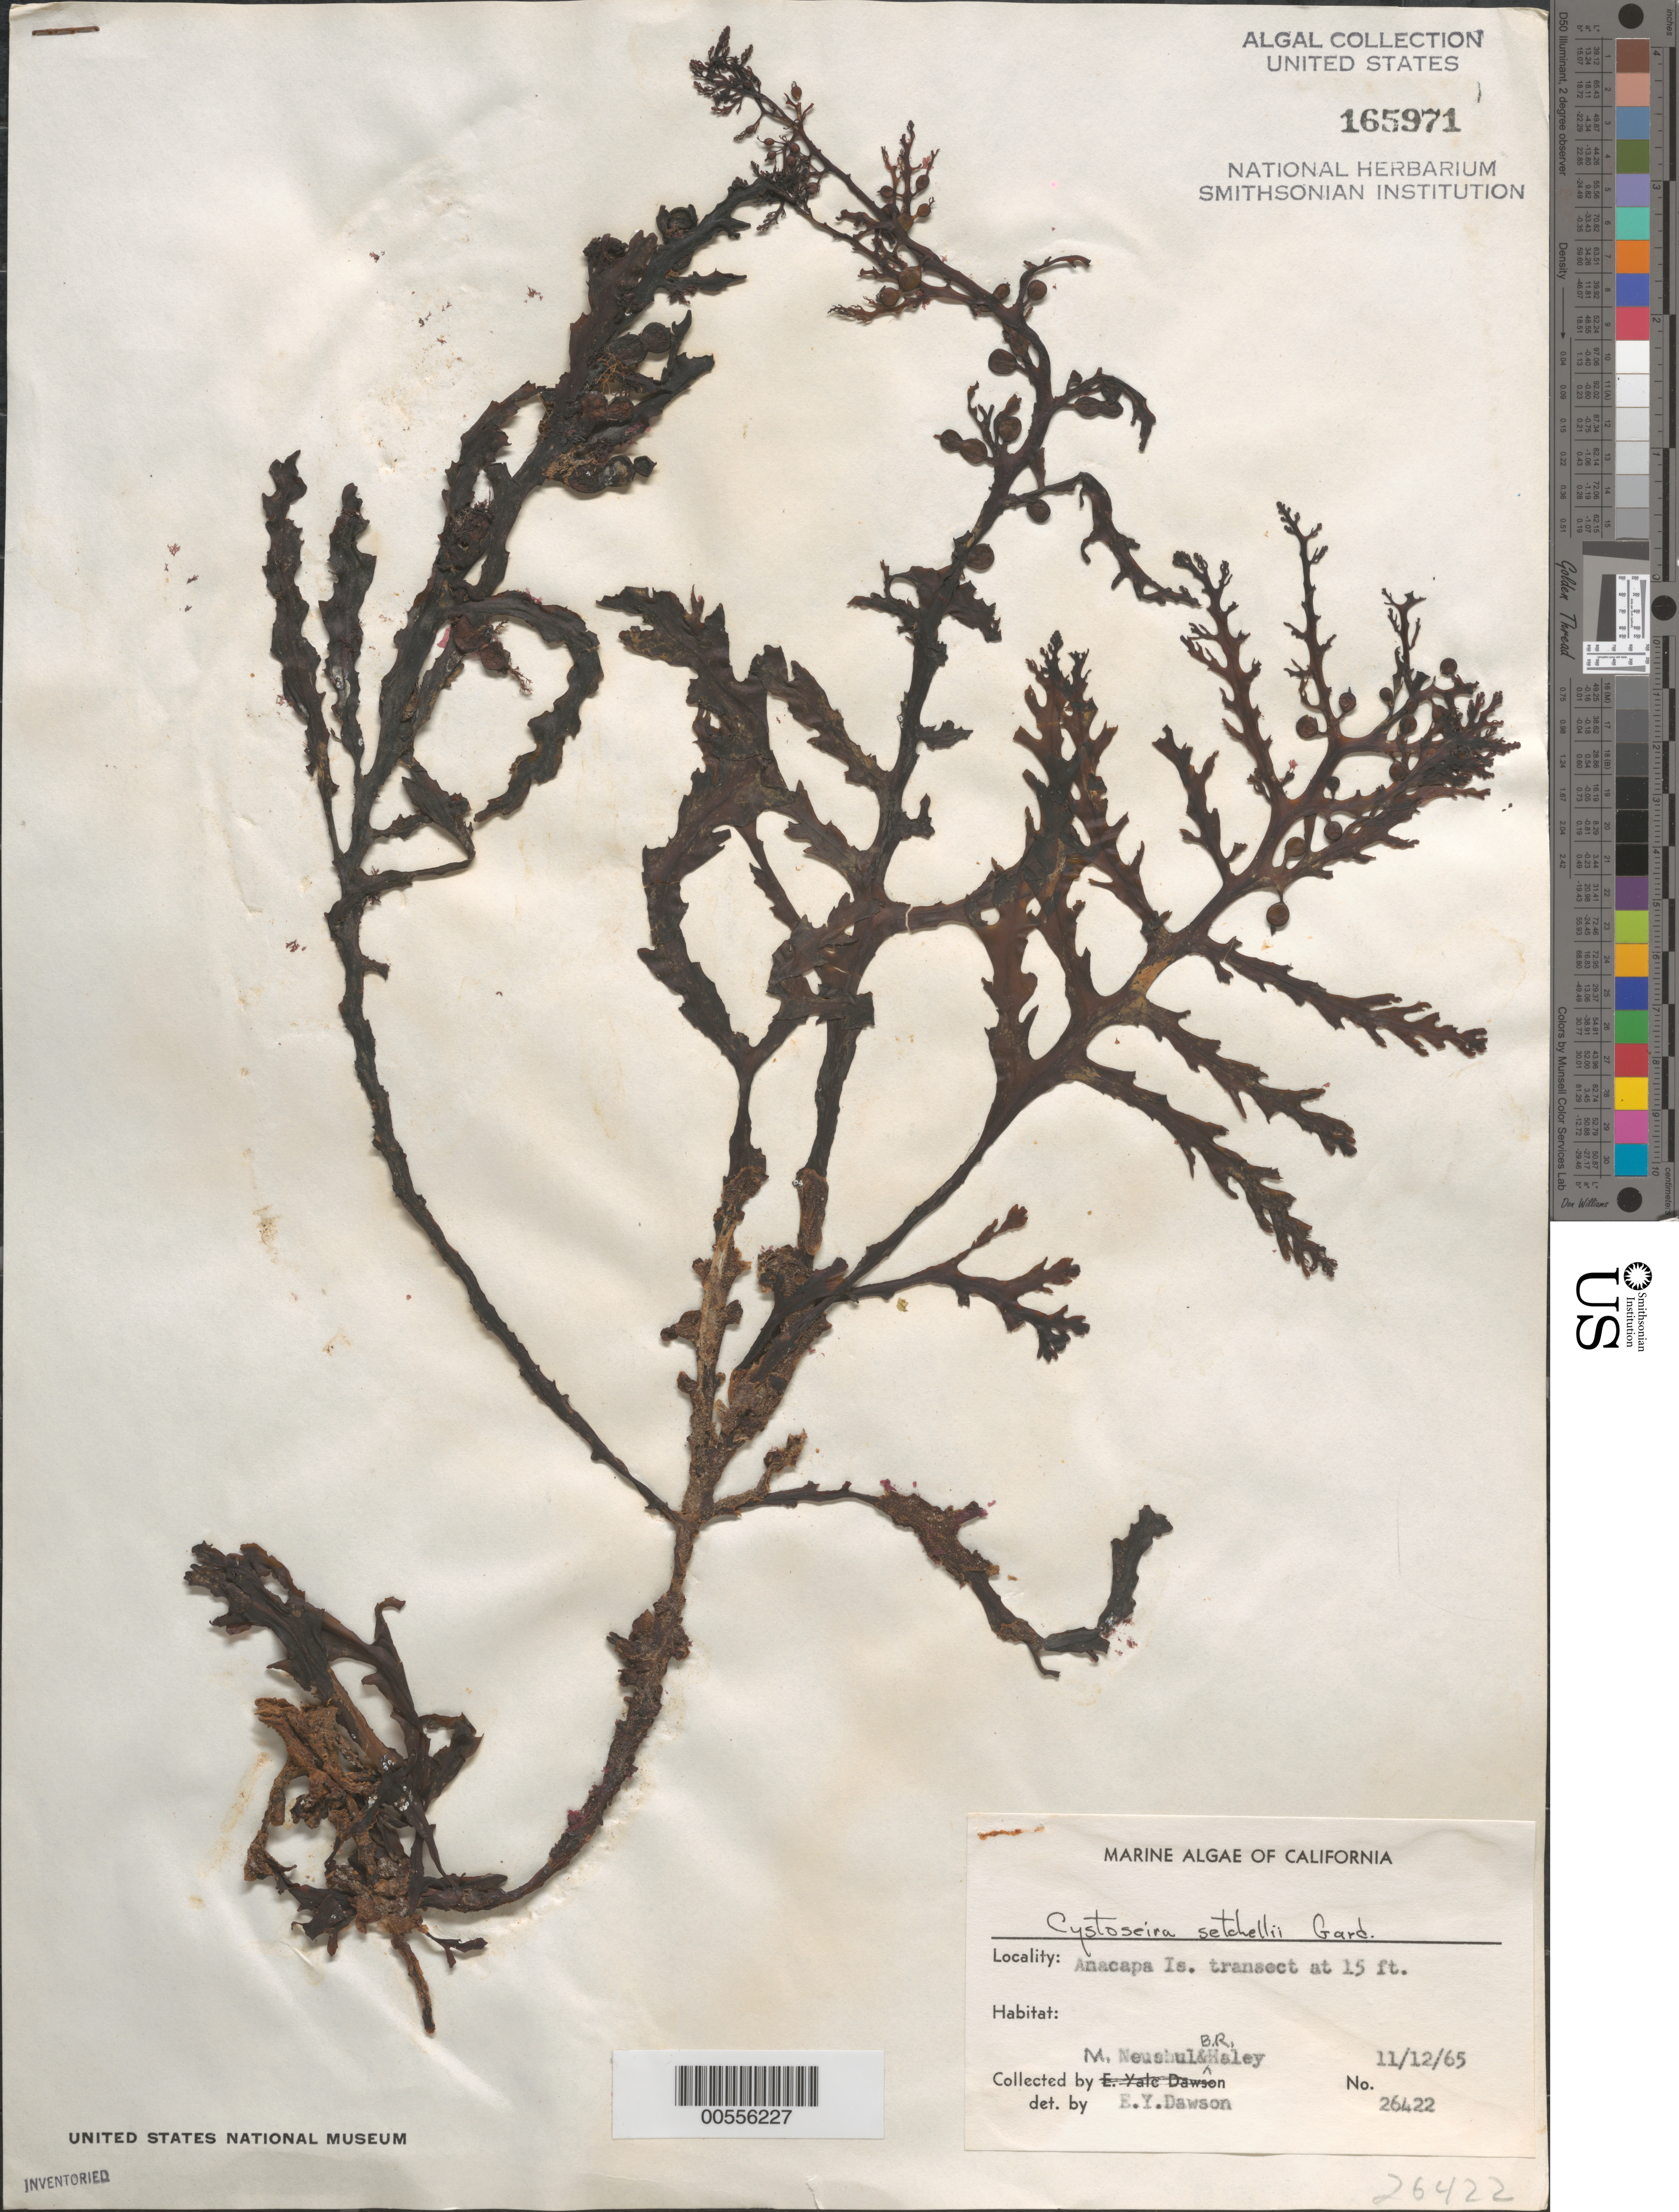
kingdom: Chromista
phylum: Ochrophyta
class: Phaeophyceae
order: Fucales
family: Sargassaceae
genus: Cystoseira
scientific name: Cystoseira setchellii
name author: N.L. Gardner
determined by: Dawson, E. Y.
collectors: M. Neushul & B. Haley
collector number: EYD 26422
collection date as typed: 12 Nov 1965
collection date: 1965-11-12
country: United States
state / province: California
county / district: Ventura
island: Anacapa Island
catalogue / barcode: US 165971